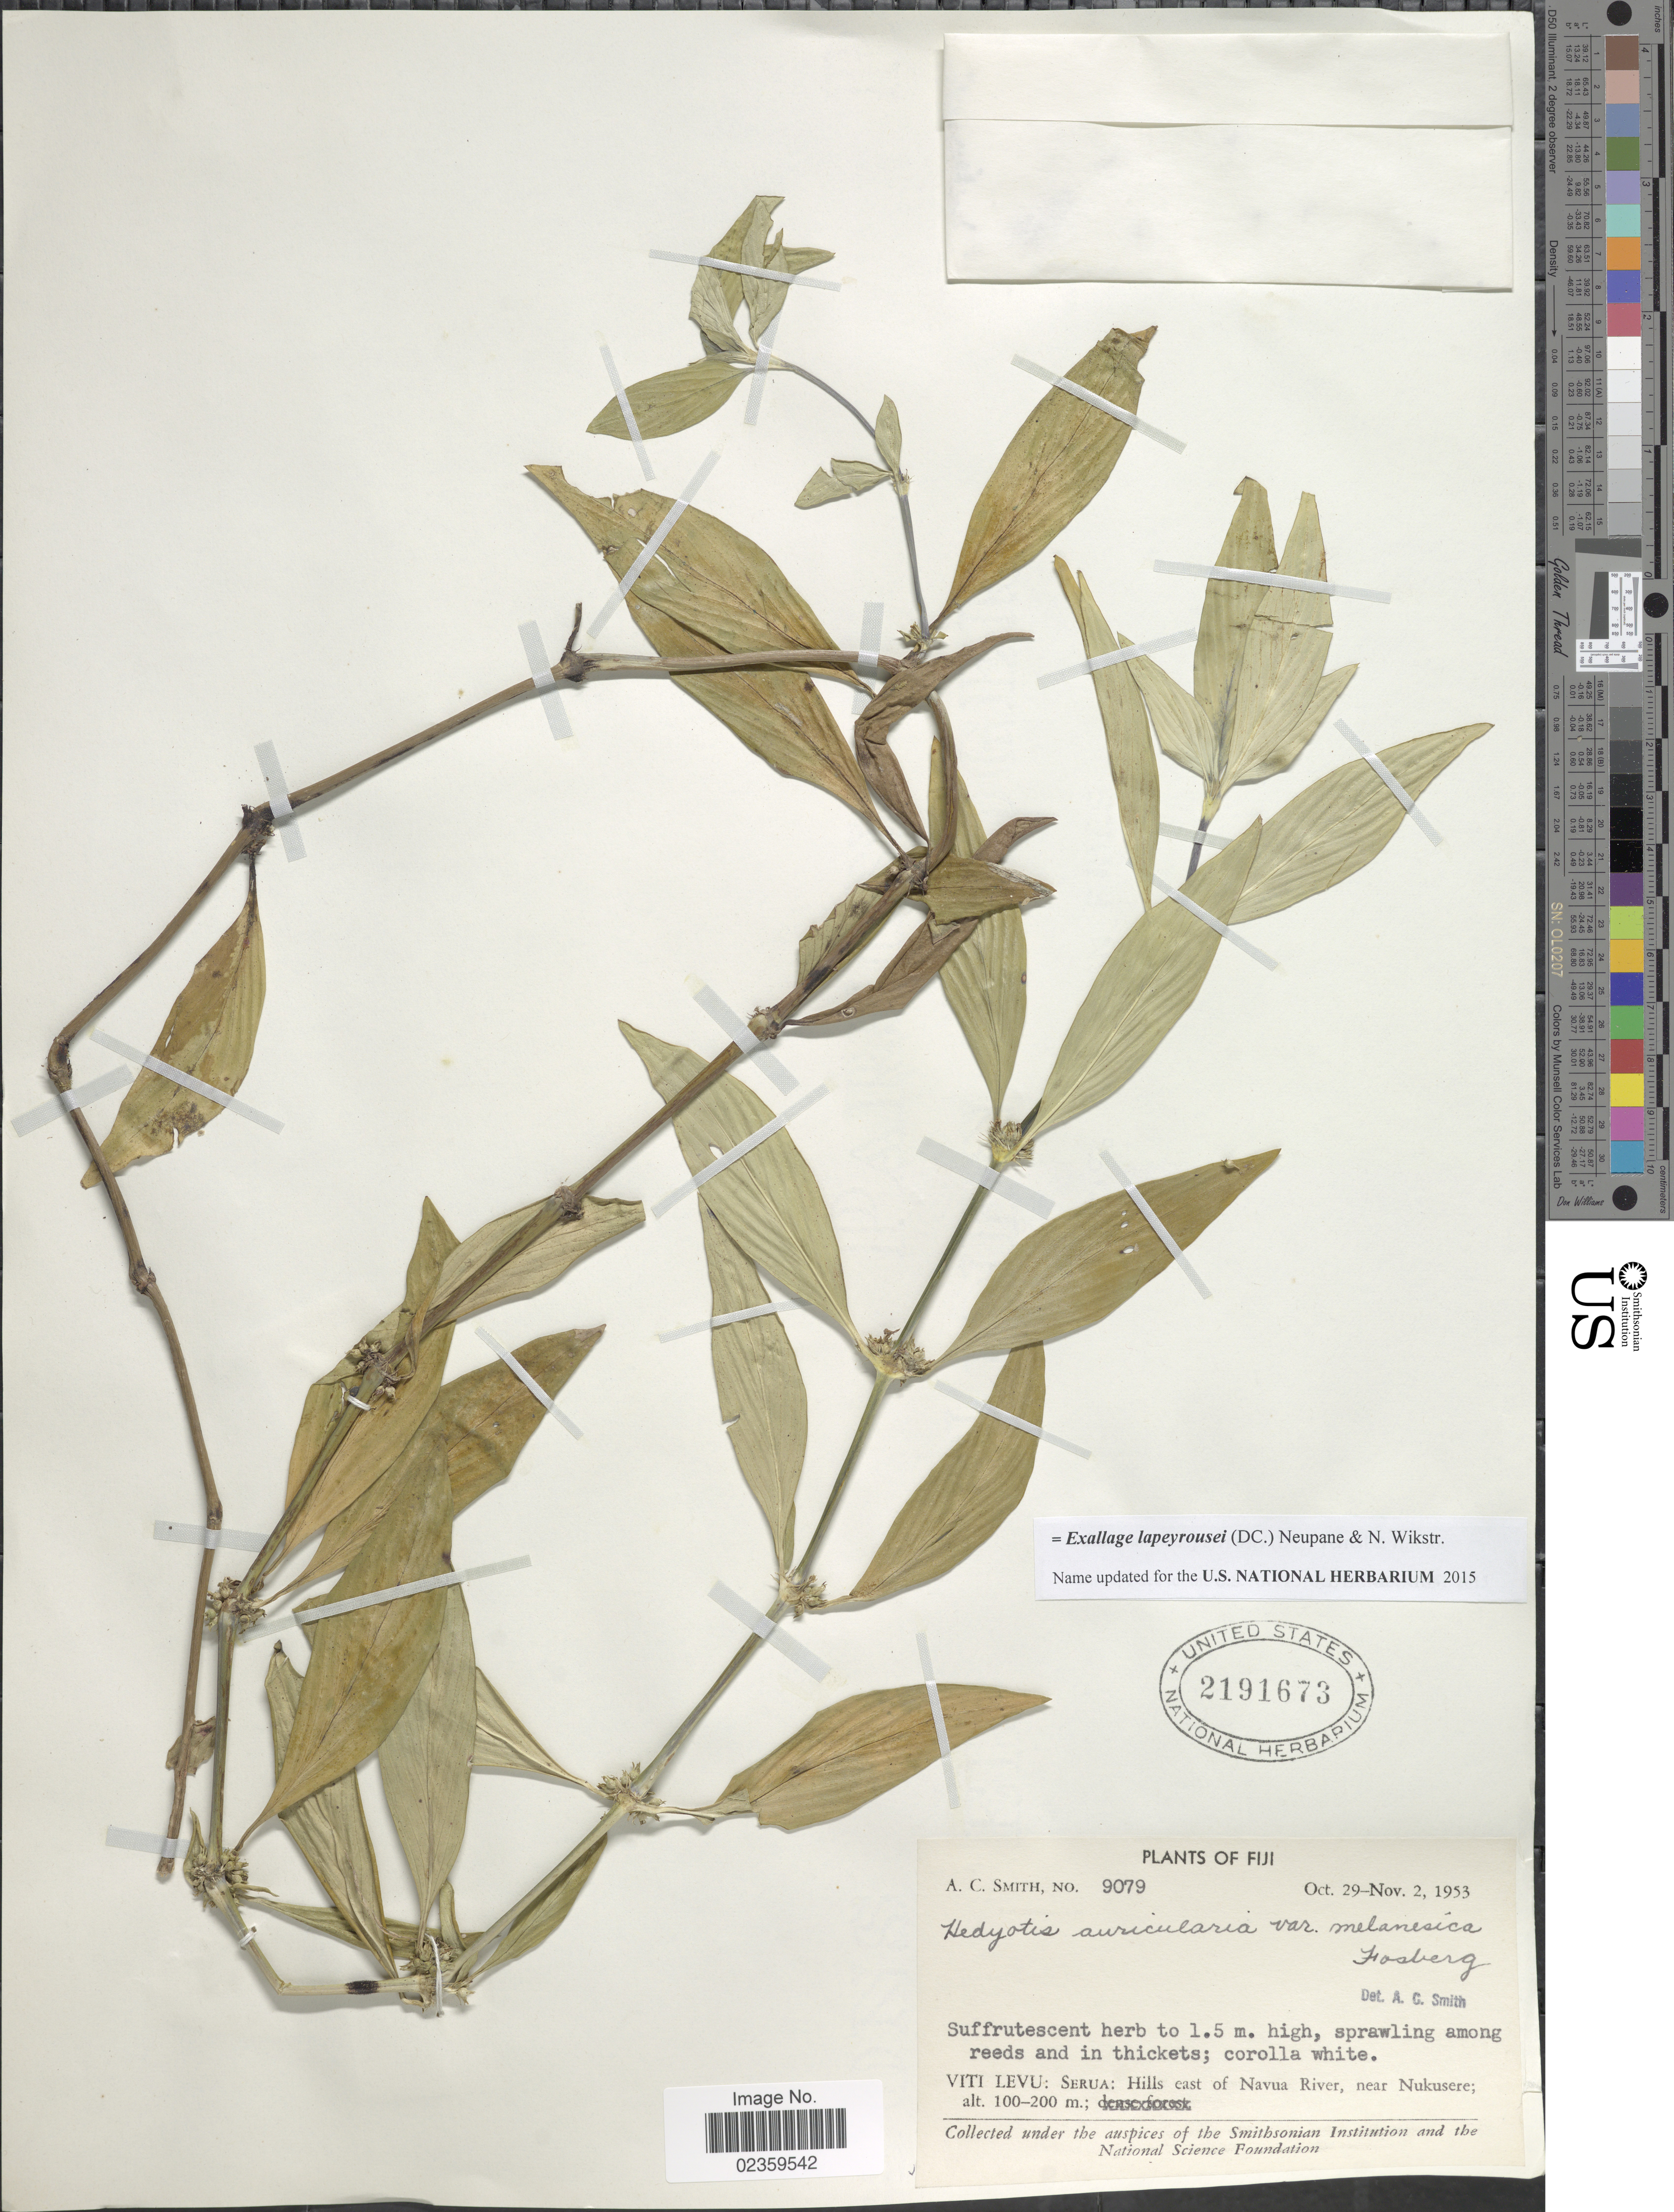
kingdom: Plantae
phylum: Tracheophyta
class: Magnoliopsida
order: Gentianales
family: Rubiaceae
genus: Exallage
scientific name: Exallage lapeyrousei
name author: (DC.) Neupane & N. Wikstr.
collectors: A. C. Smith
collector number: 9079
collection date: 1953-10-29/1953-11-02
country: Fiji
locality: Viti Levu: Serua: Hills east of Navua River, near Nukusere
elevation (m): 100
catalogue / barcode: US 2191673